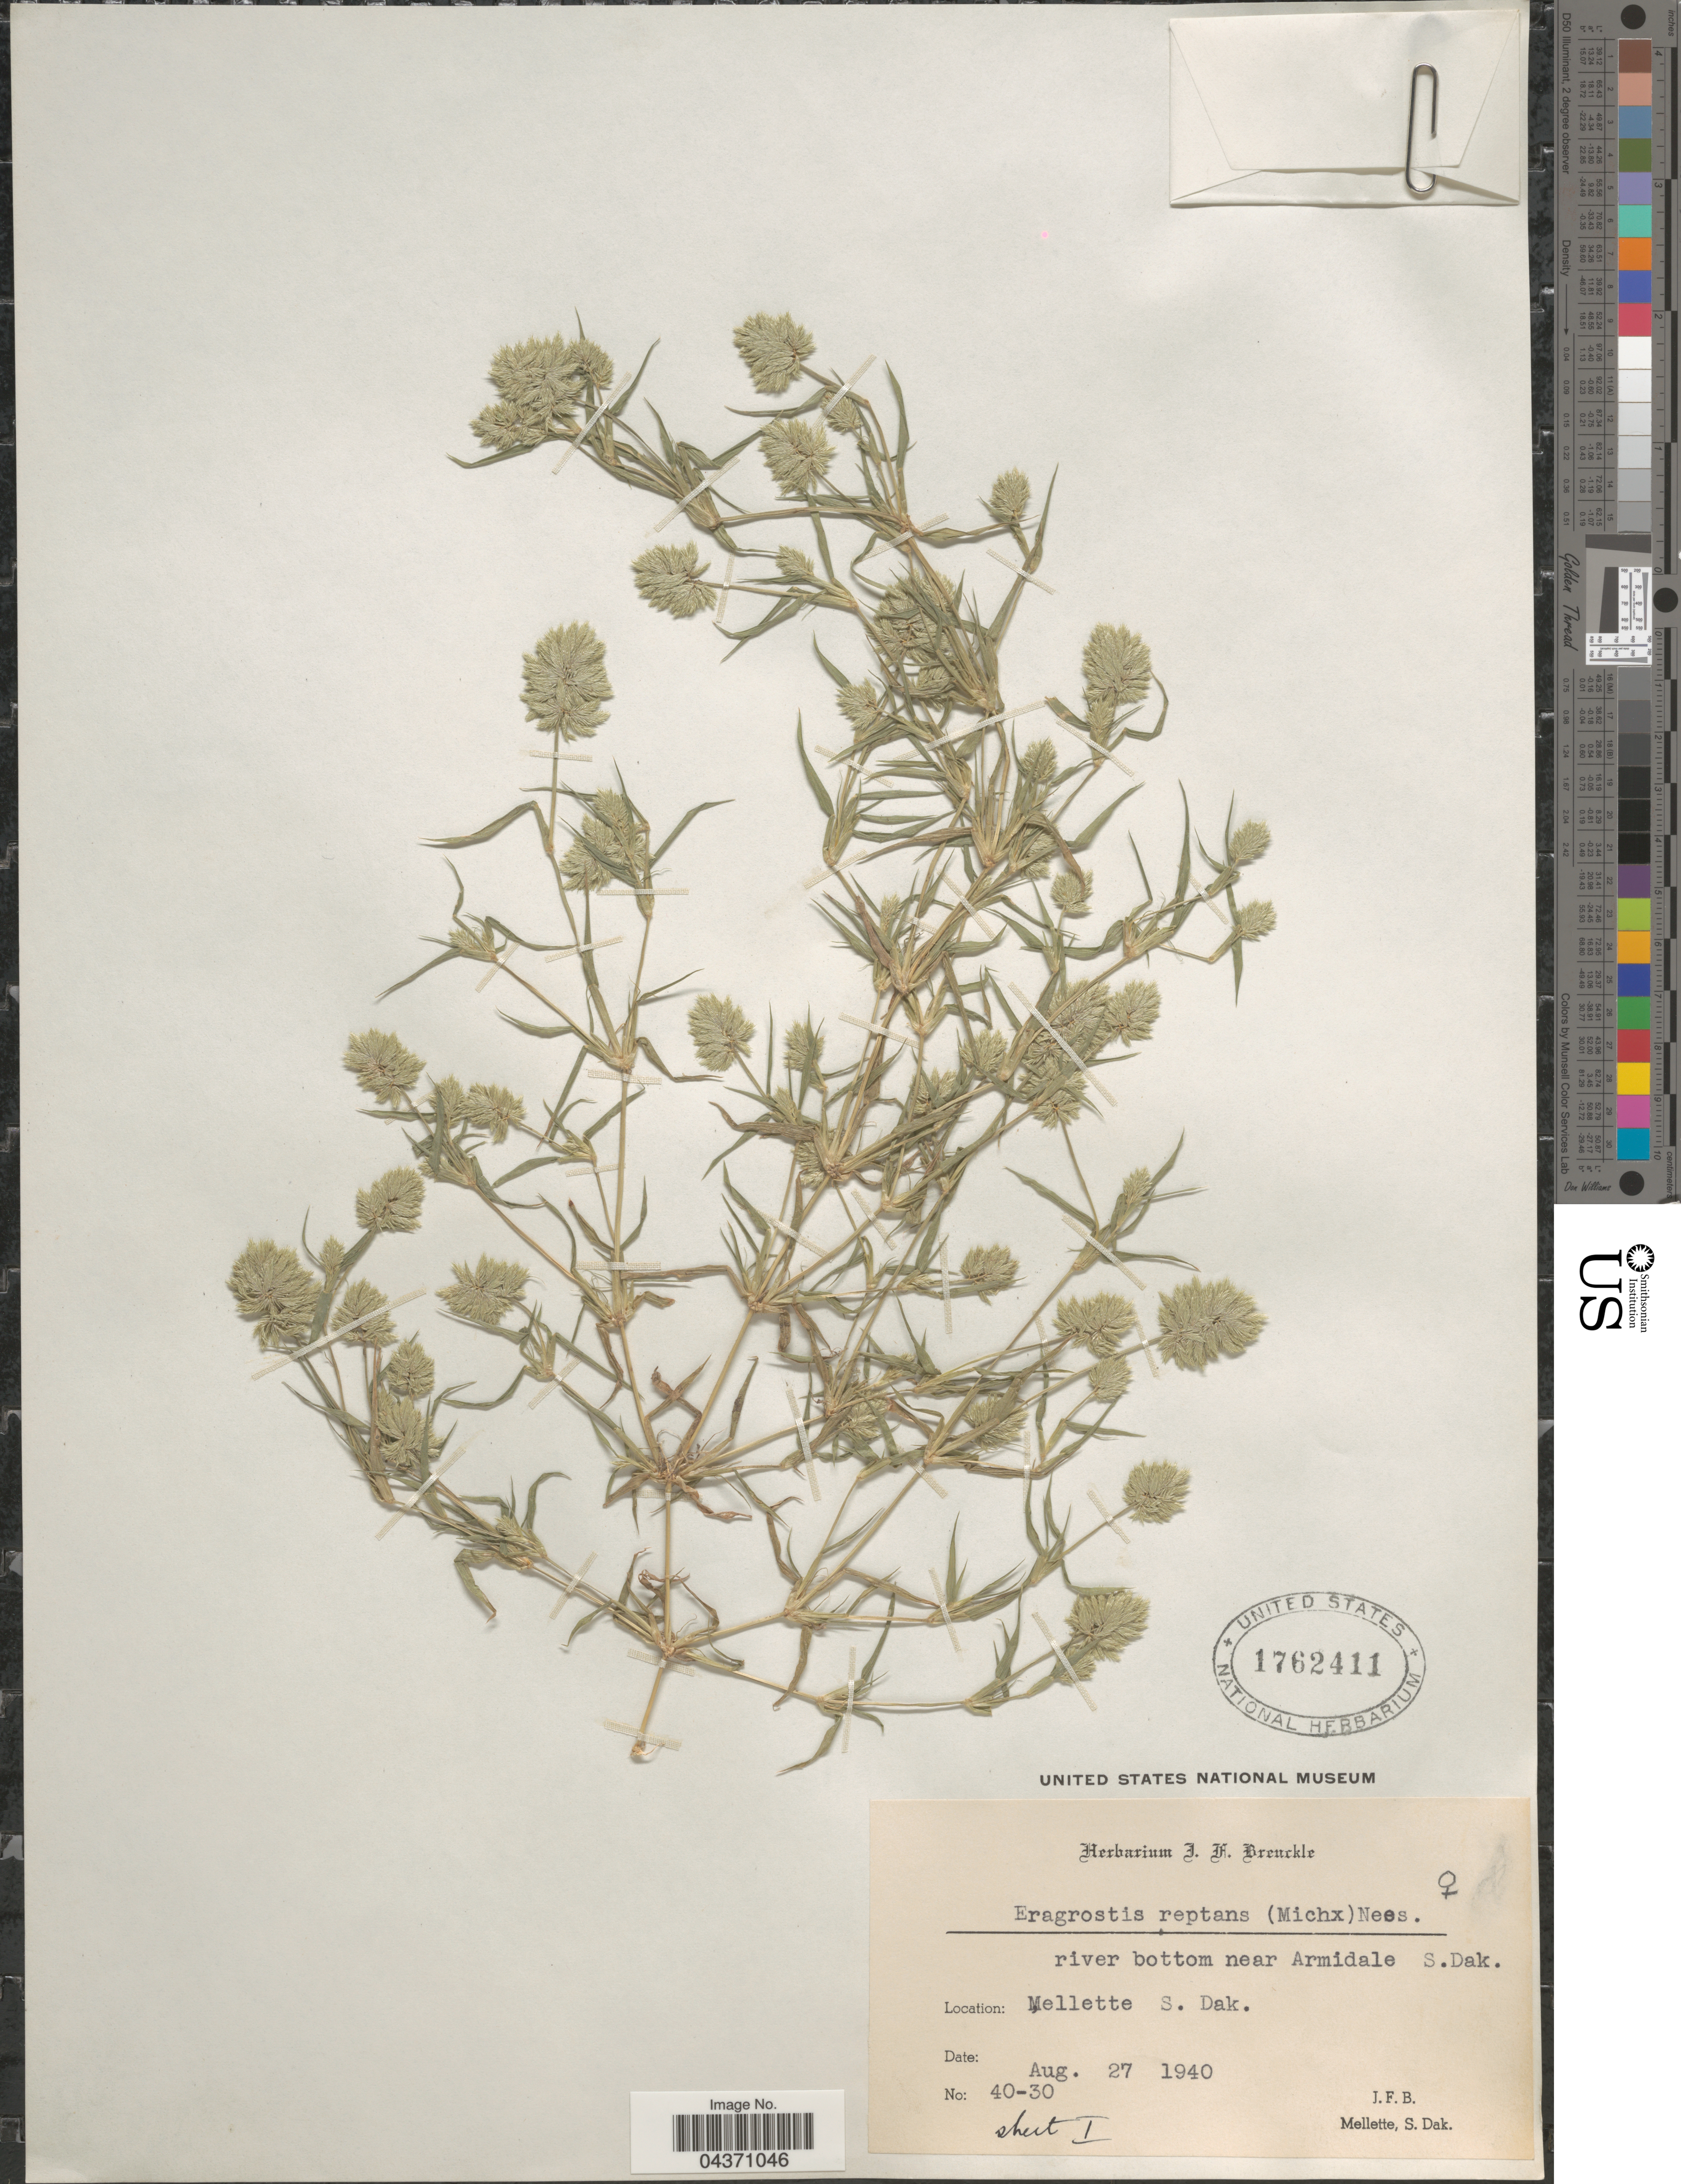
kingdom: Plantae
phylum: Tracheophyta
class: Liliopsida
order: Poales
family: Poaceae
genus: Eragrostis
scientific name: Eragrostis reptans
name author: (Michx.) Nees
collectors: J. Brenckle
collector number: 40-30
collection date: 1940-08-27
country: United States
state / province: South Dakota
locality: River bottom near Armidale S. Dak. Mellette S. Dak.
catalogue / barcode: US 1762411